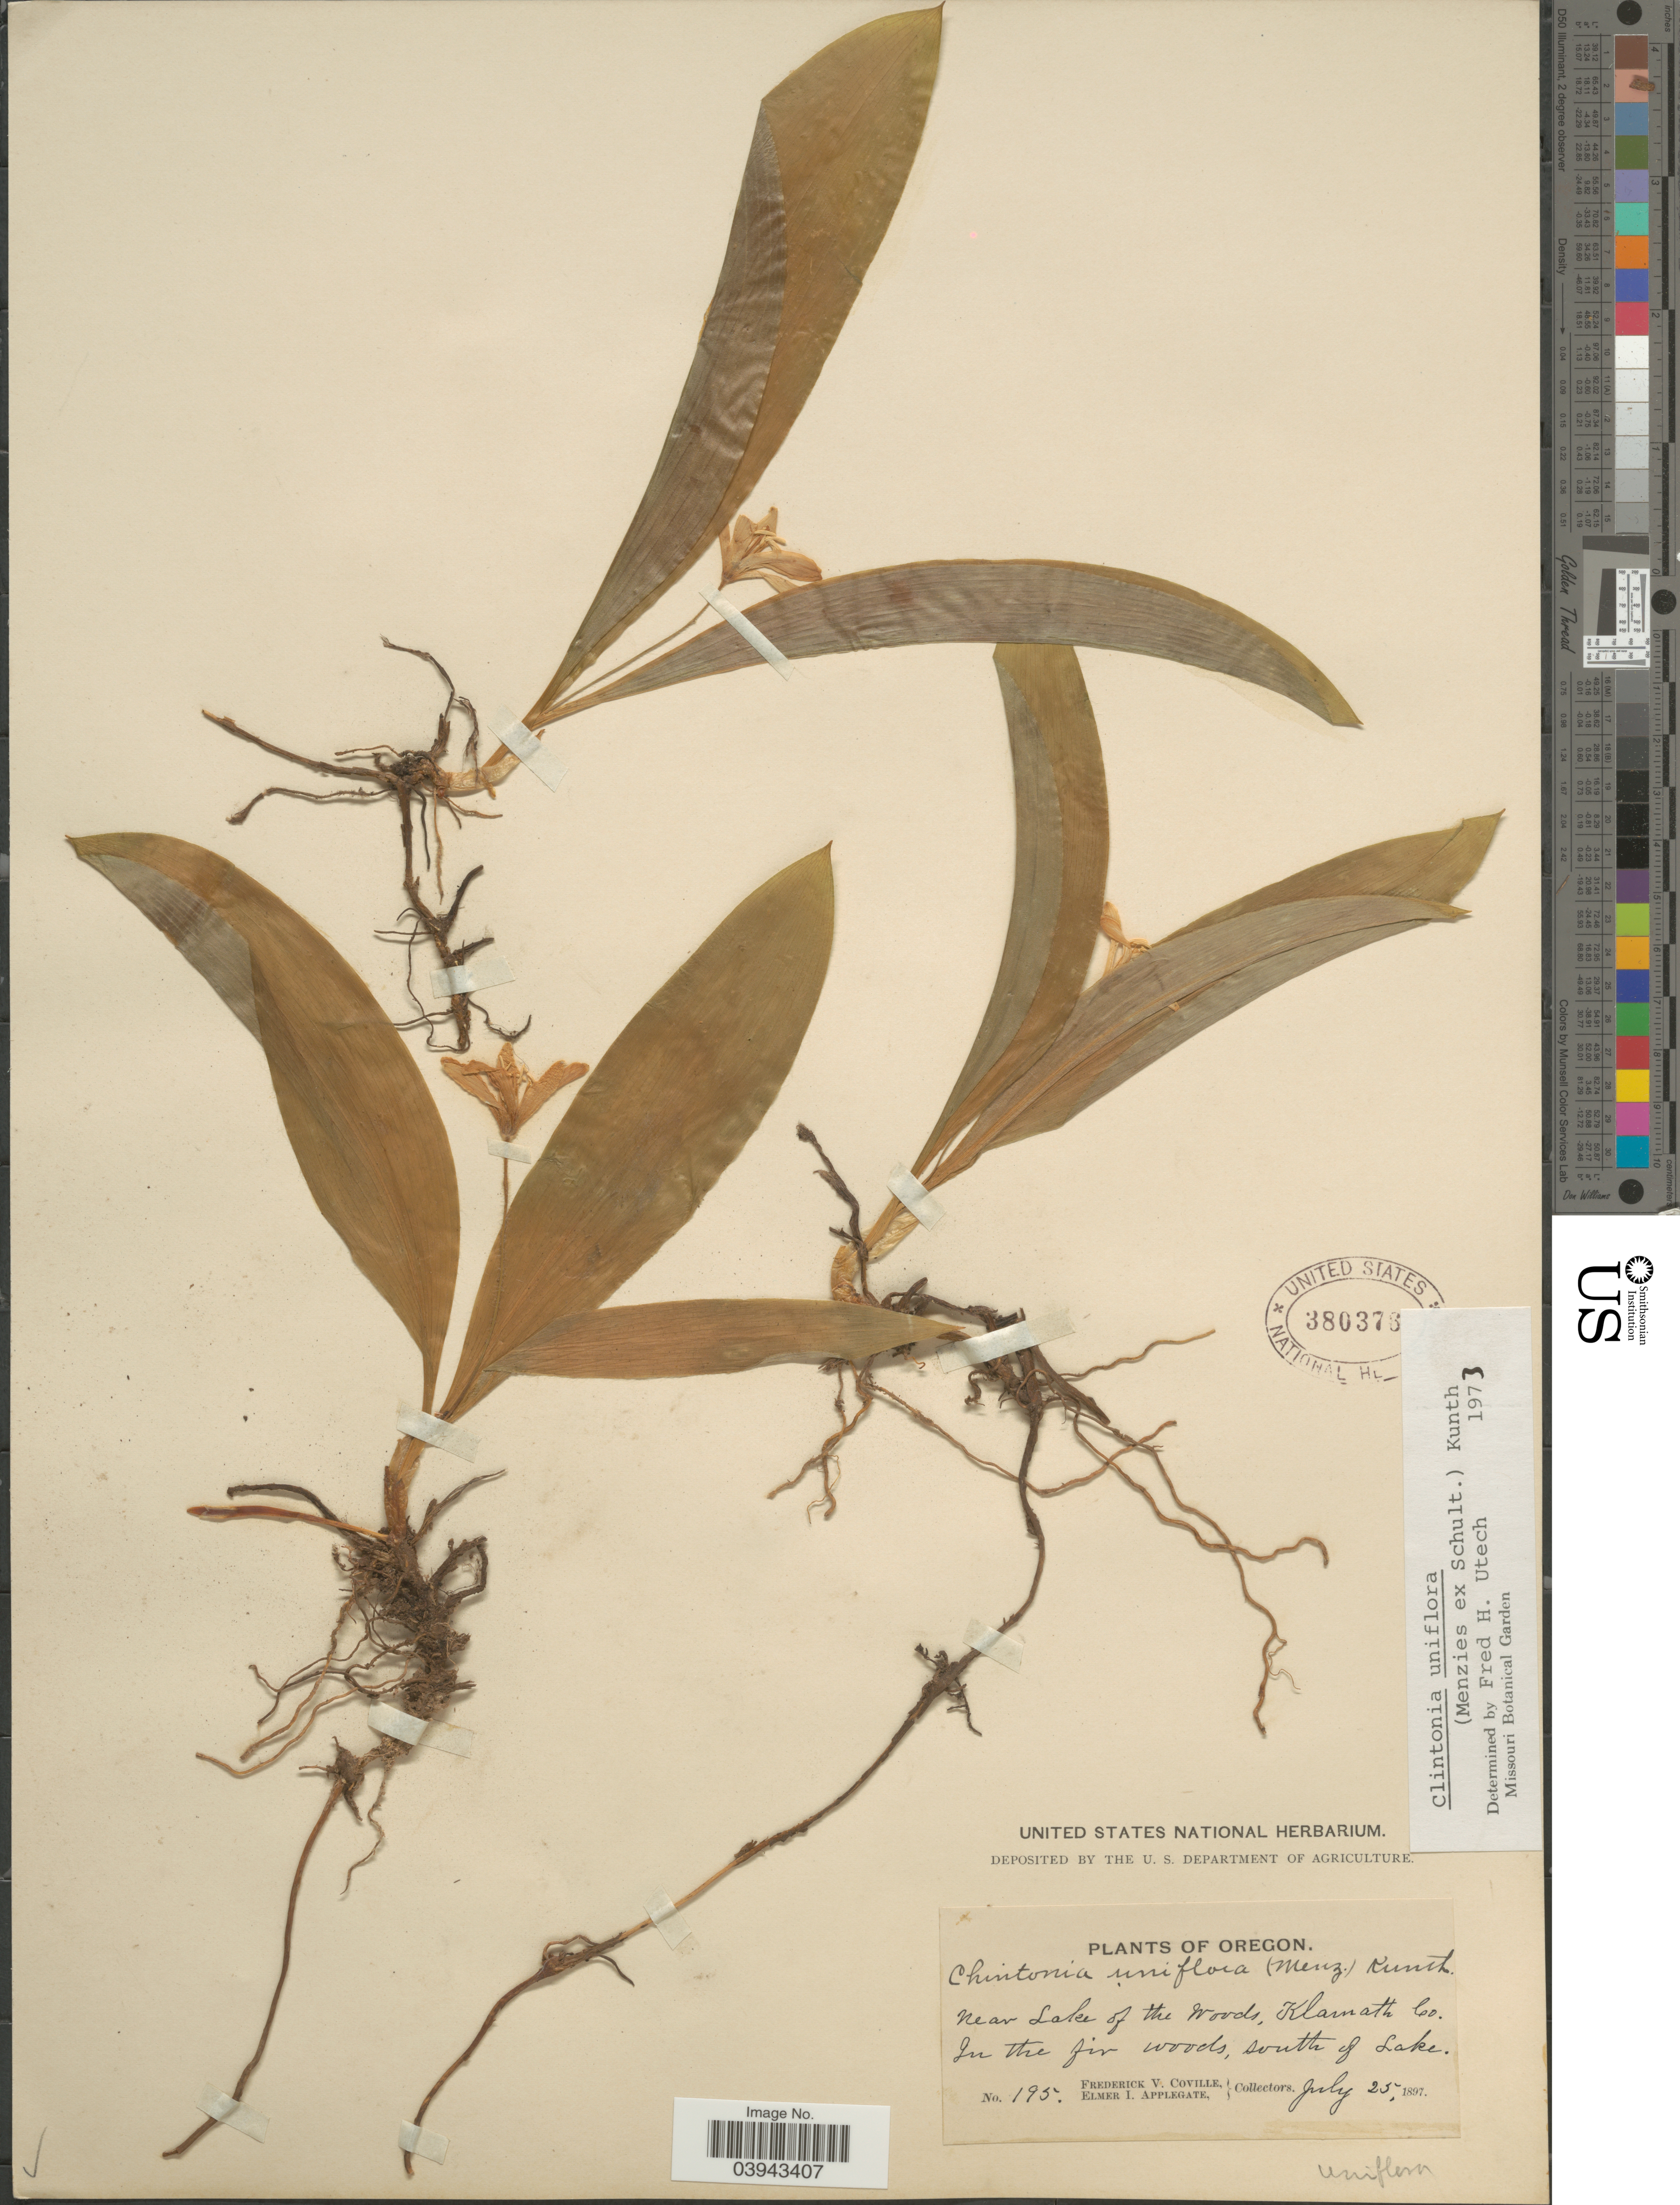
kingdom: Plantae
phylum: Tracheophyta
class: Liliopsida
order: Liliales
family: Liliaceae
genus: Clintonia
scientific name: Clintonia uniflora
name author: Kunth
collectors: F. V. Coville & E. I. Applegate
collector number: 195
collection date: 1897-07-25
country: United States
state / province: Oregon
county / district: Klamath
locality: Near Lake of the Woods, Klamath Co. In the fir woods, south of Lake.